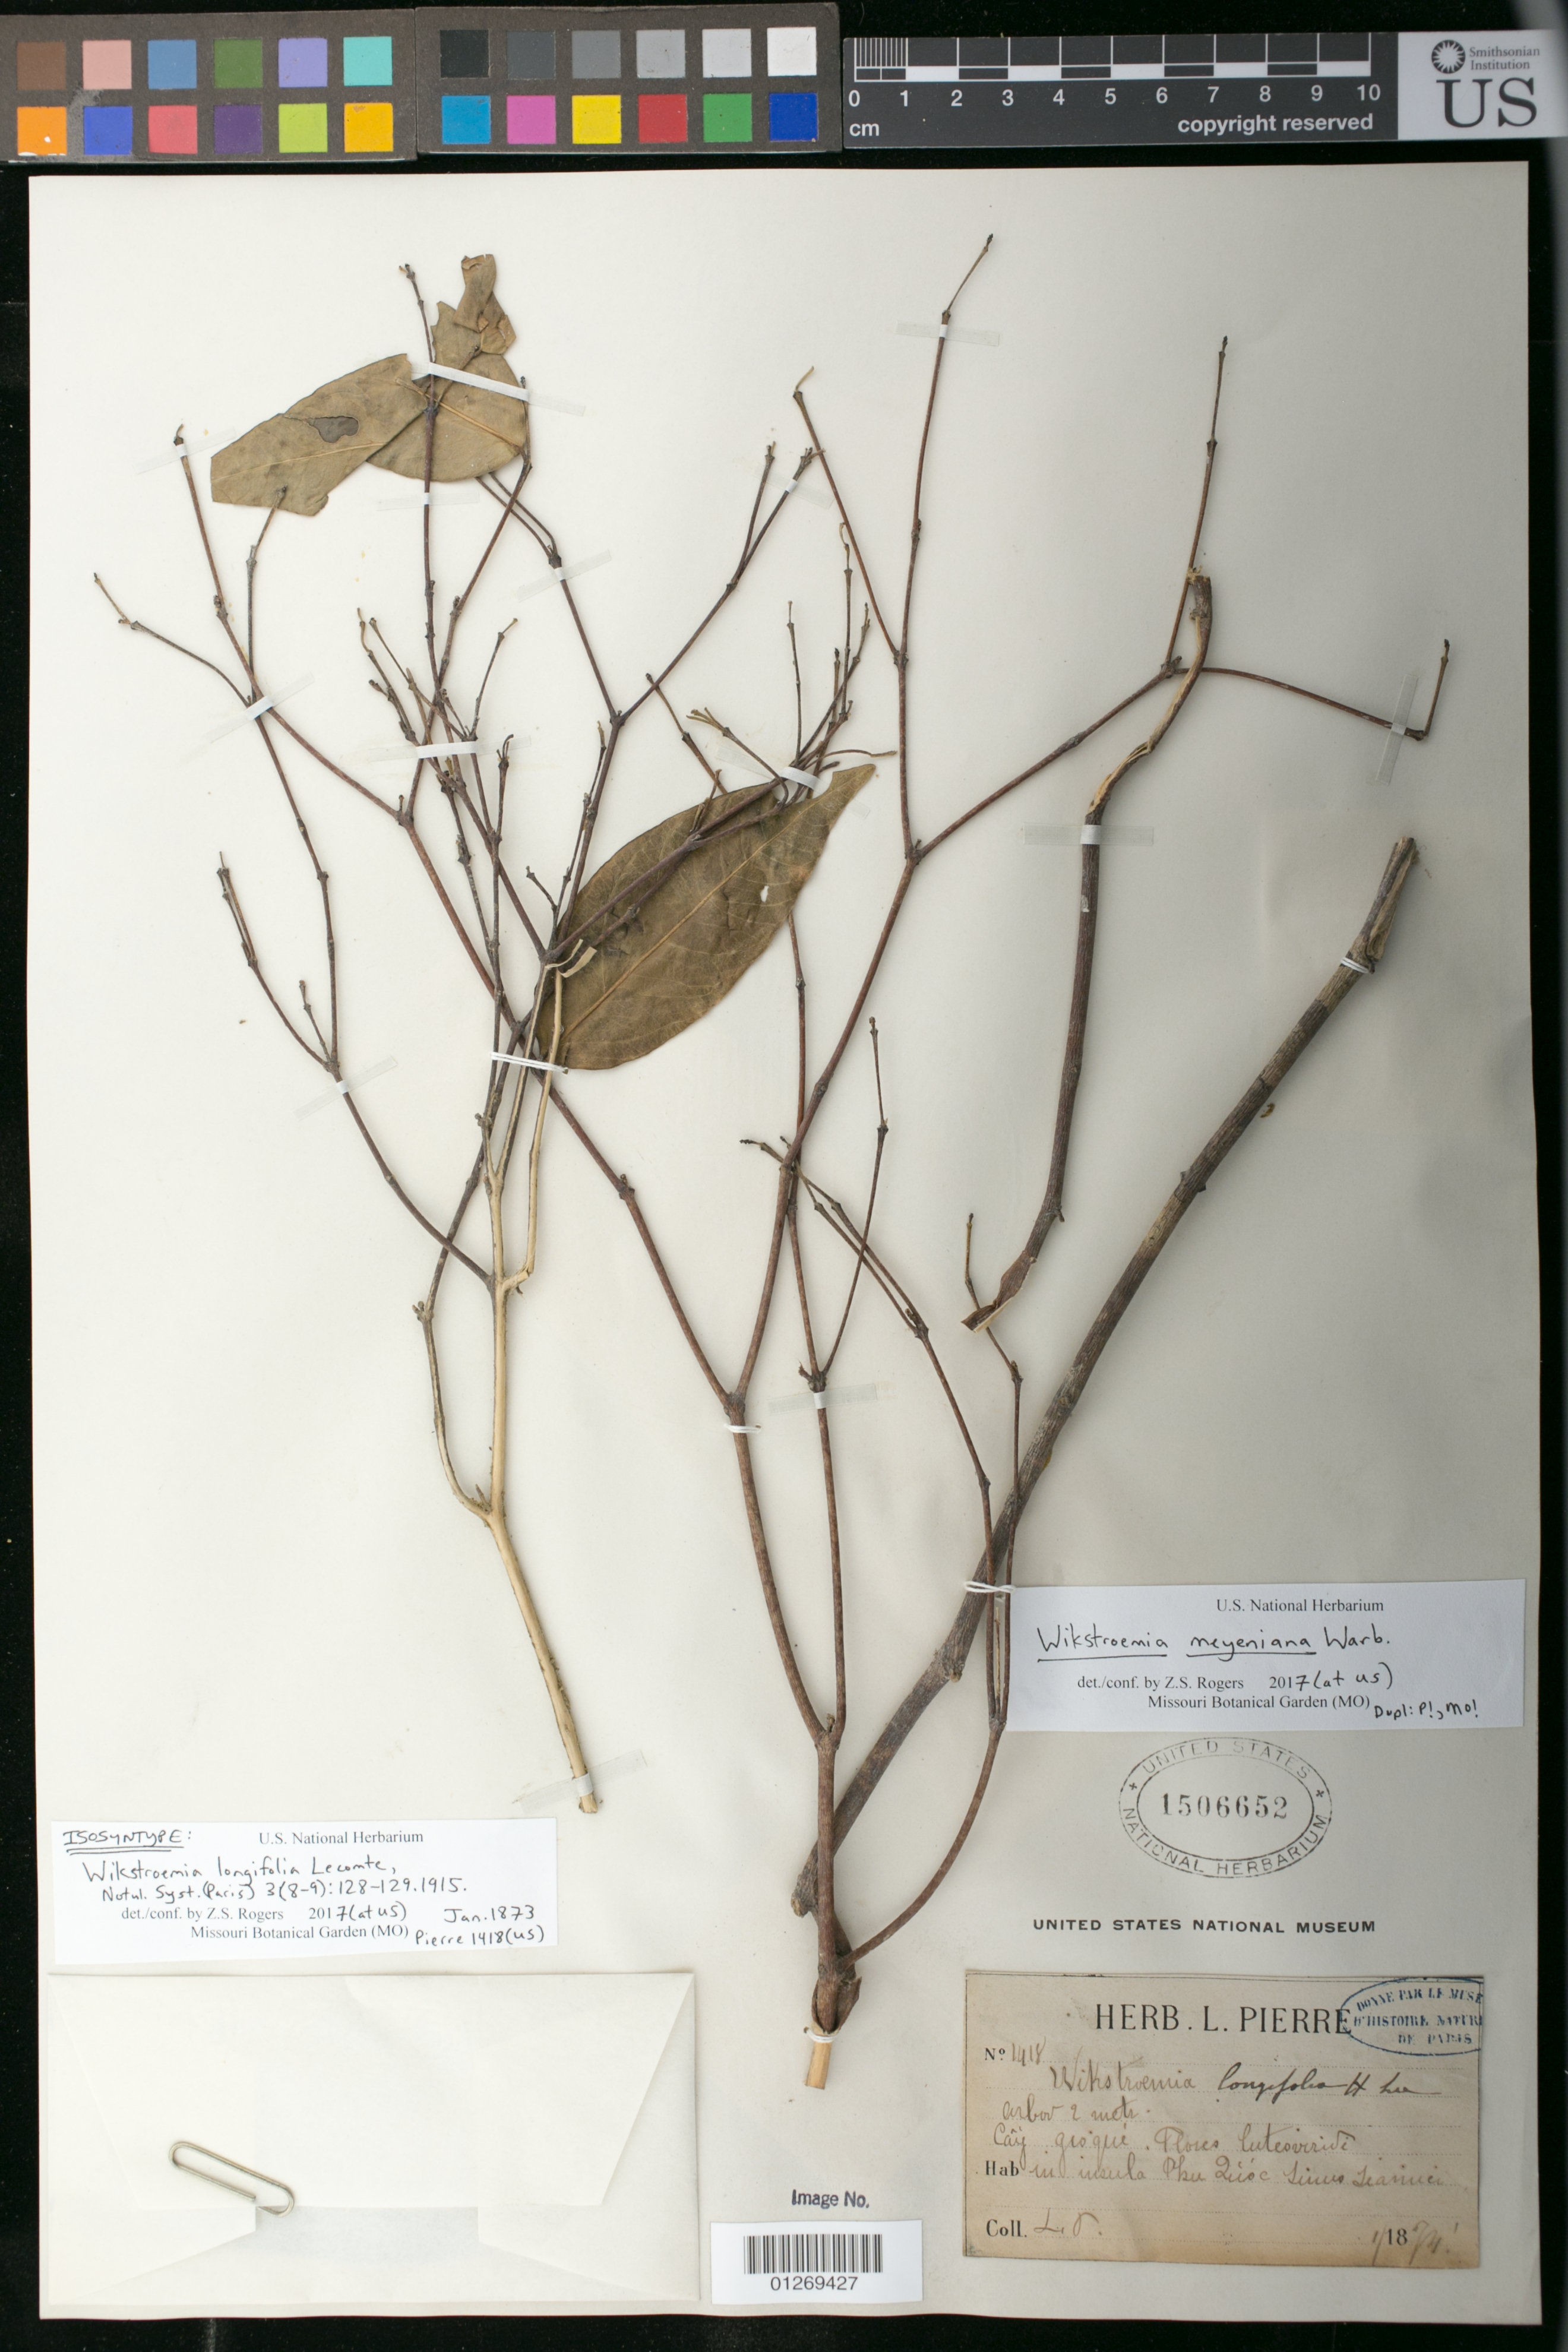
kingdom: Plantae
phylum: Tracheophyta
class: Magnoliopsida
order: Malvales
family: Thymelaeaceae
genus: Wikstroemia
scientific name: Wikstroemia longifolia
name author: Lecomte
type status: Isosyntype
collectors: J. Pierre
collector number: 1418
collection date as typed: Jan 1874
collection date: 1874-01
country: Vietnam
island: Phu Quoc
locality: Hab. in insula Phu Quoc, Sinus Siamici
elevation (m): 10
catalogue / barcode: US 1506652